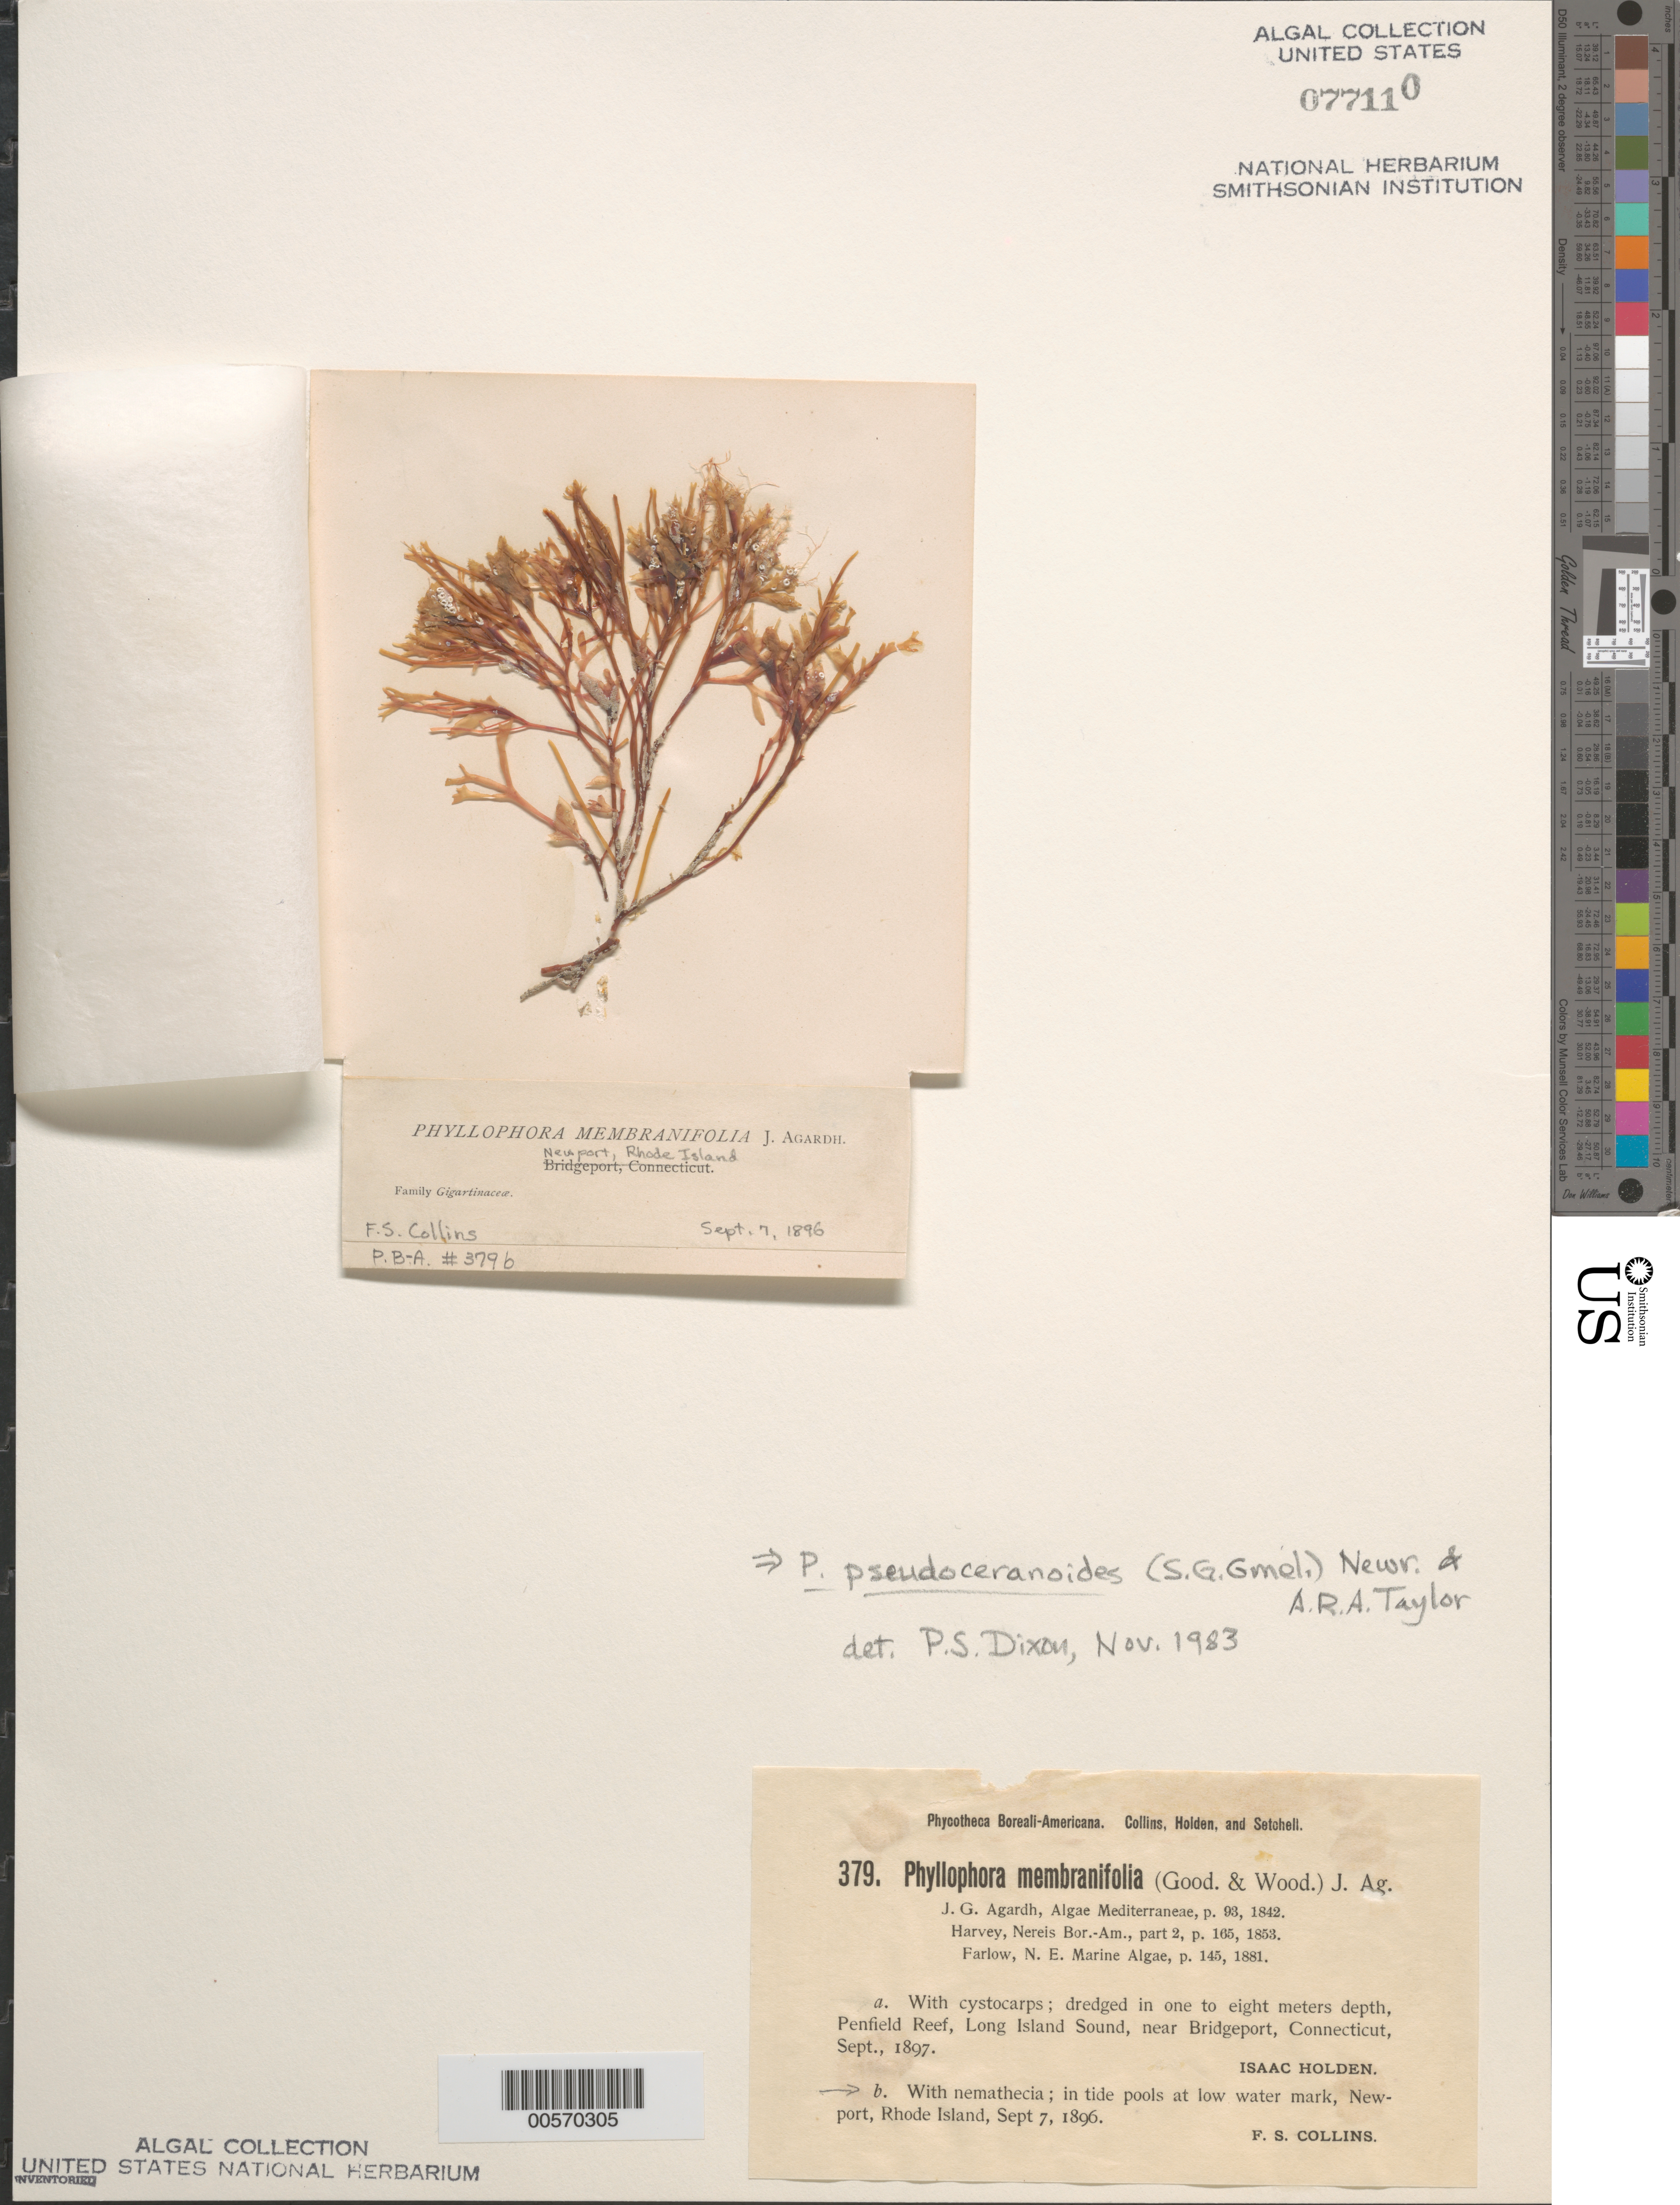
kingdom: Plantae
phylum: Rhodophyta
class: Florideophyceae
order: Gigartinales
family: Phyllophoraceae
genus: Phyllophora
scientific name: Phyllophora pseudoceranoides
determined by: Dixon, P. S.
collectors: F. Collins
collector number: PB-A 379b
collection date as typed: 07 Sep 1896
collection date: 1896-09-07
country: United States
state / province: Rhode Island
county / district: Newport County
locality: Newport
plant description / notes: Collins, Holden & Setchell, Phycotheca Boreali-Americana, as Phyllophora membranifolia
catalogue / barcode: US 77110